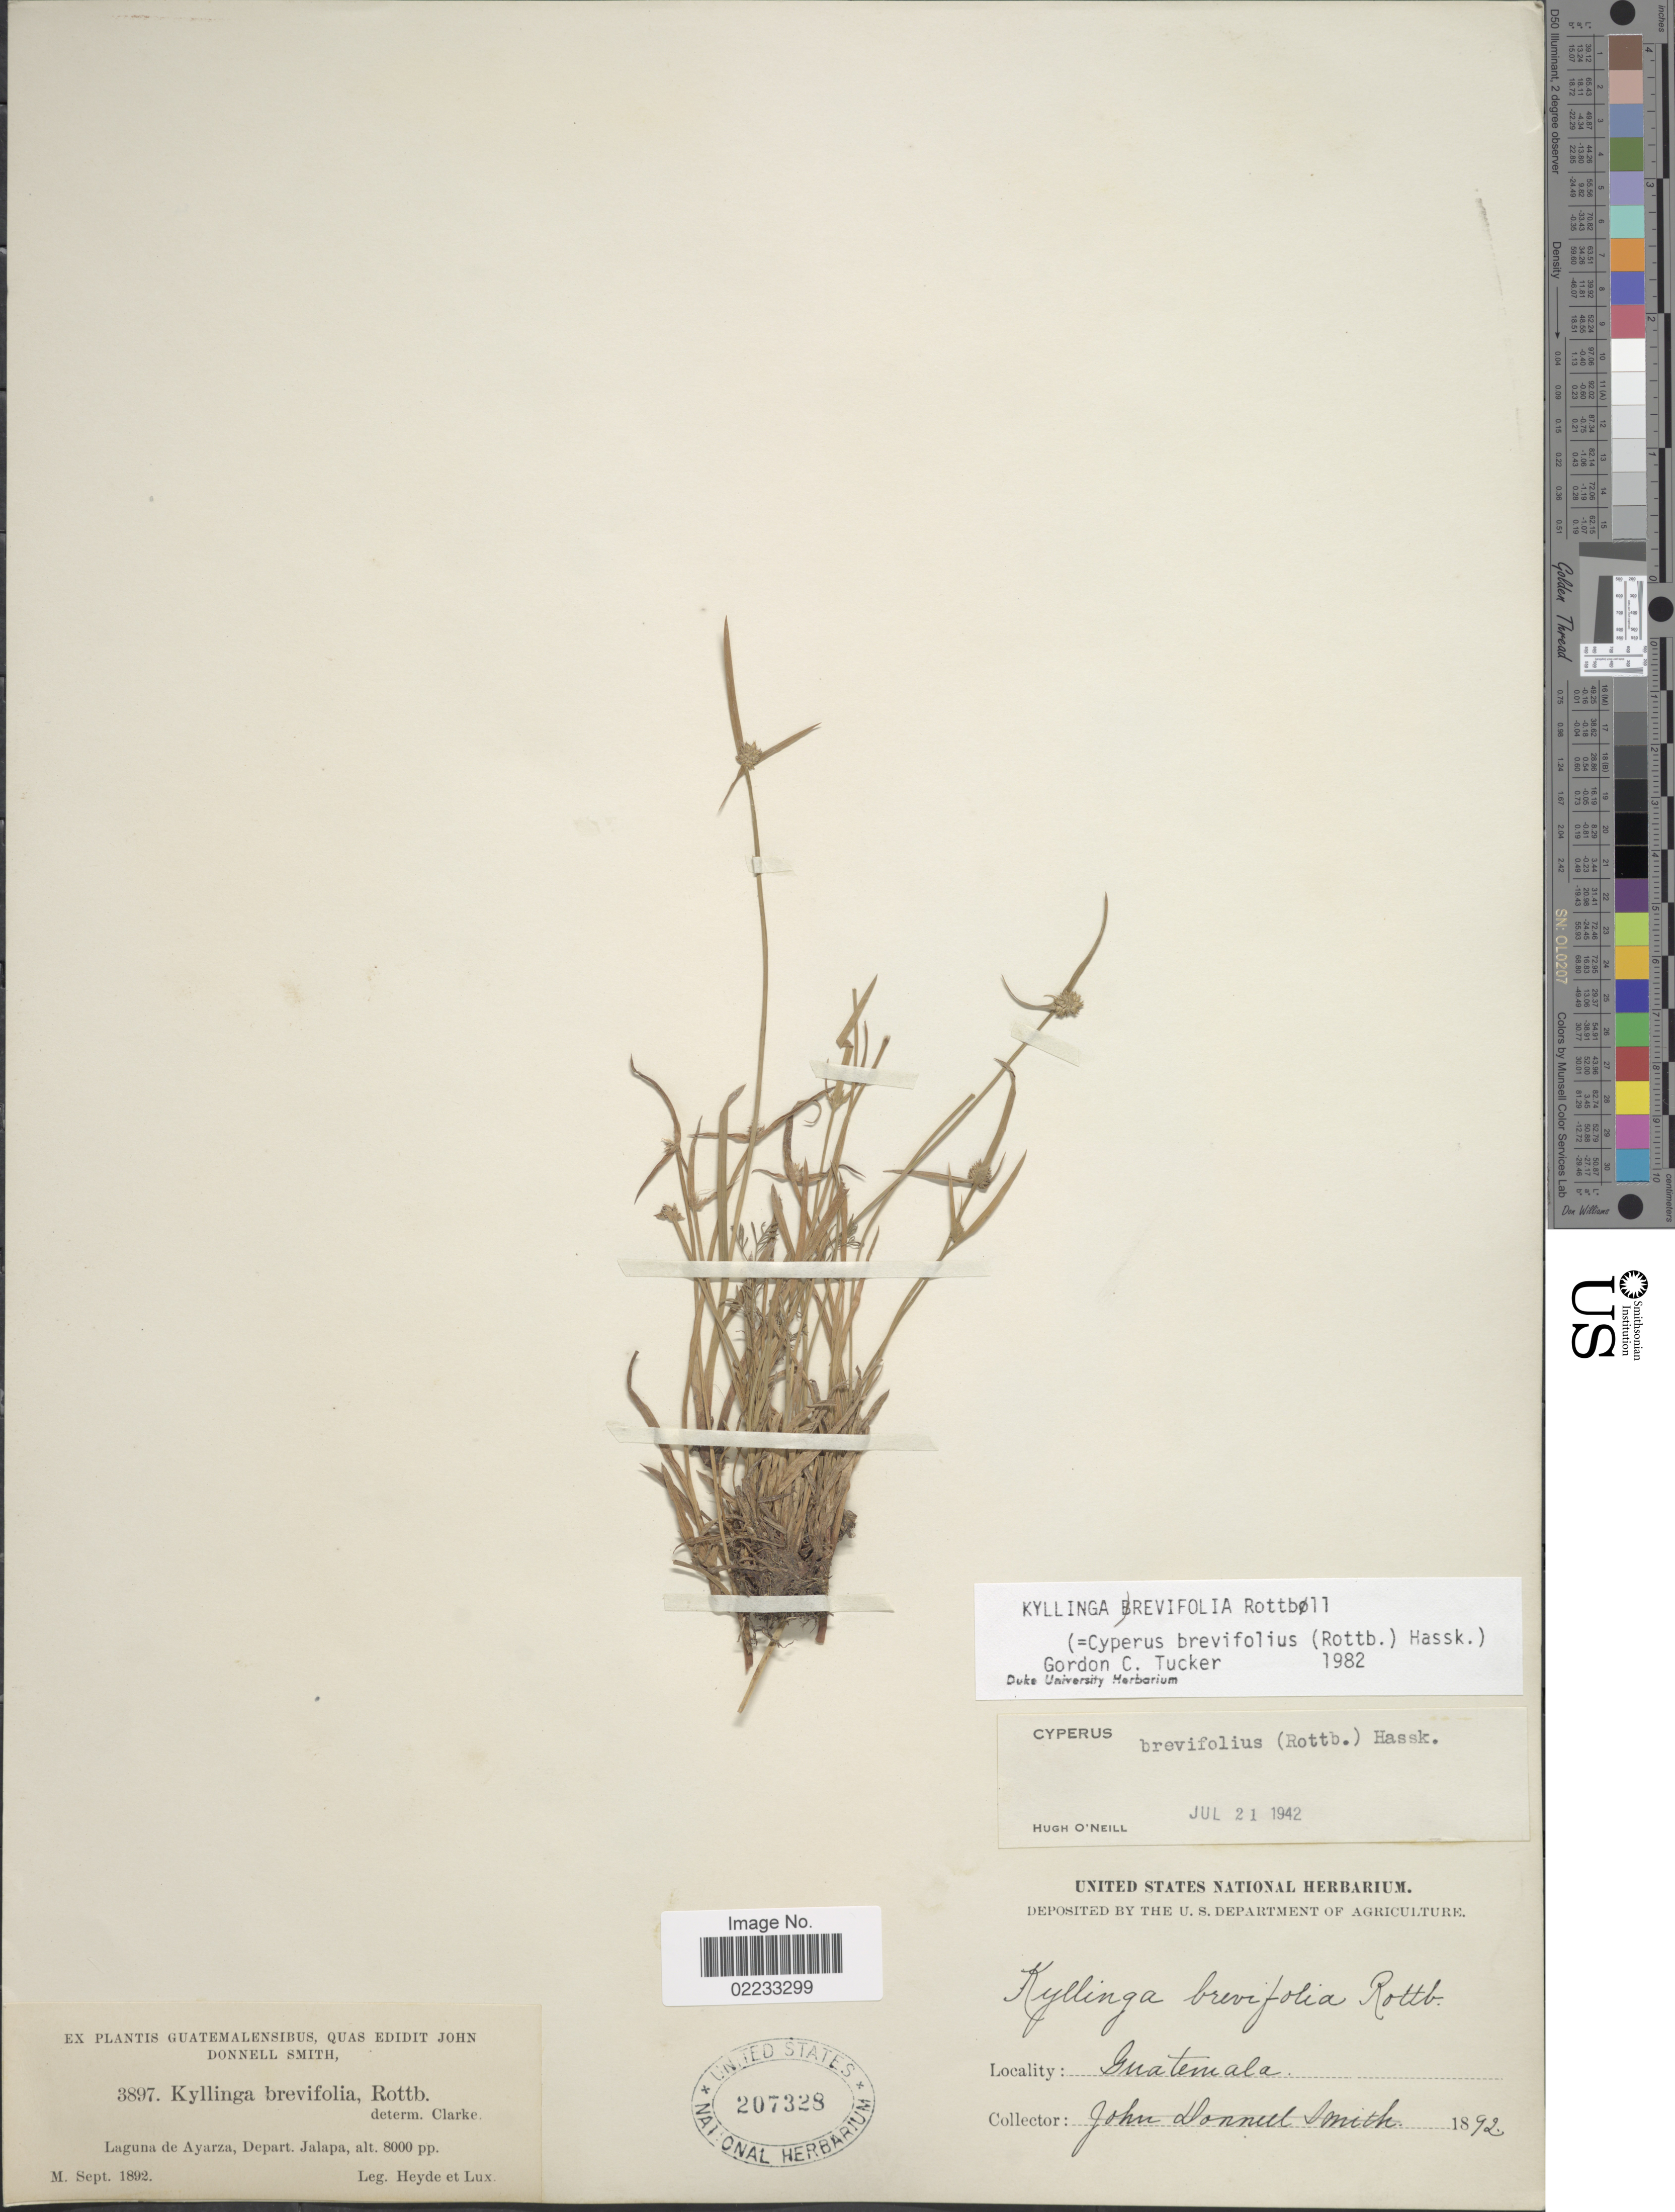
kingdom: Plantae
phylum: Tracheophyta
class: Liliopsida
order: Poales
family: Cyperaceae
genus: Cyperus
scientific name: Cyperus brevifolius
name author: (Rottb.) Hassk.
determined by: Strong, M. T., (US), Smithsonian Institution - National Museum of Natural History (UNITED STATES)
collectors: Heyde & Lux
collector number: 3897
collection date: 1892-09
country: Guatemala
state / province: Jalapa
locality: Laguna de Ayarza.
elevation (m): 2438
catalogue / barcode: US 207328